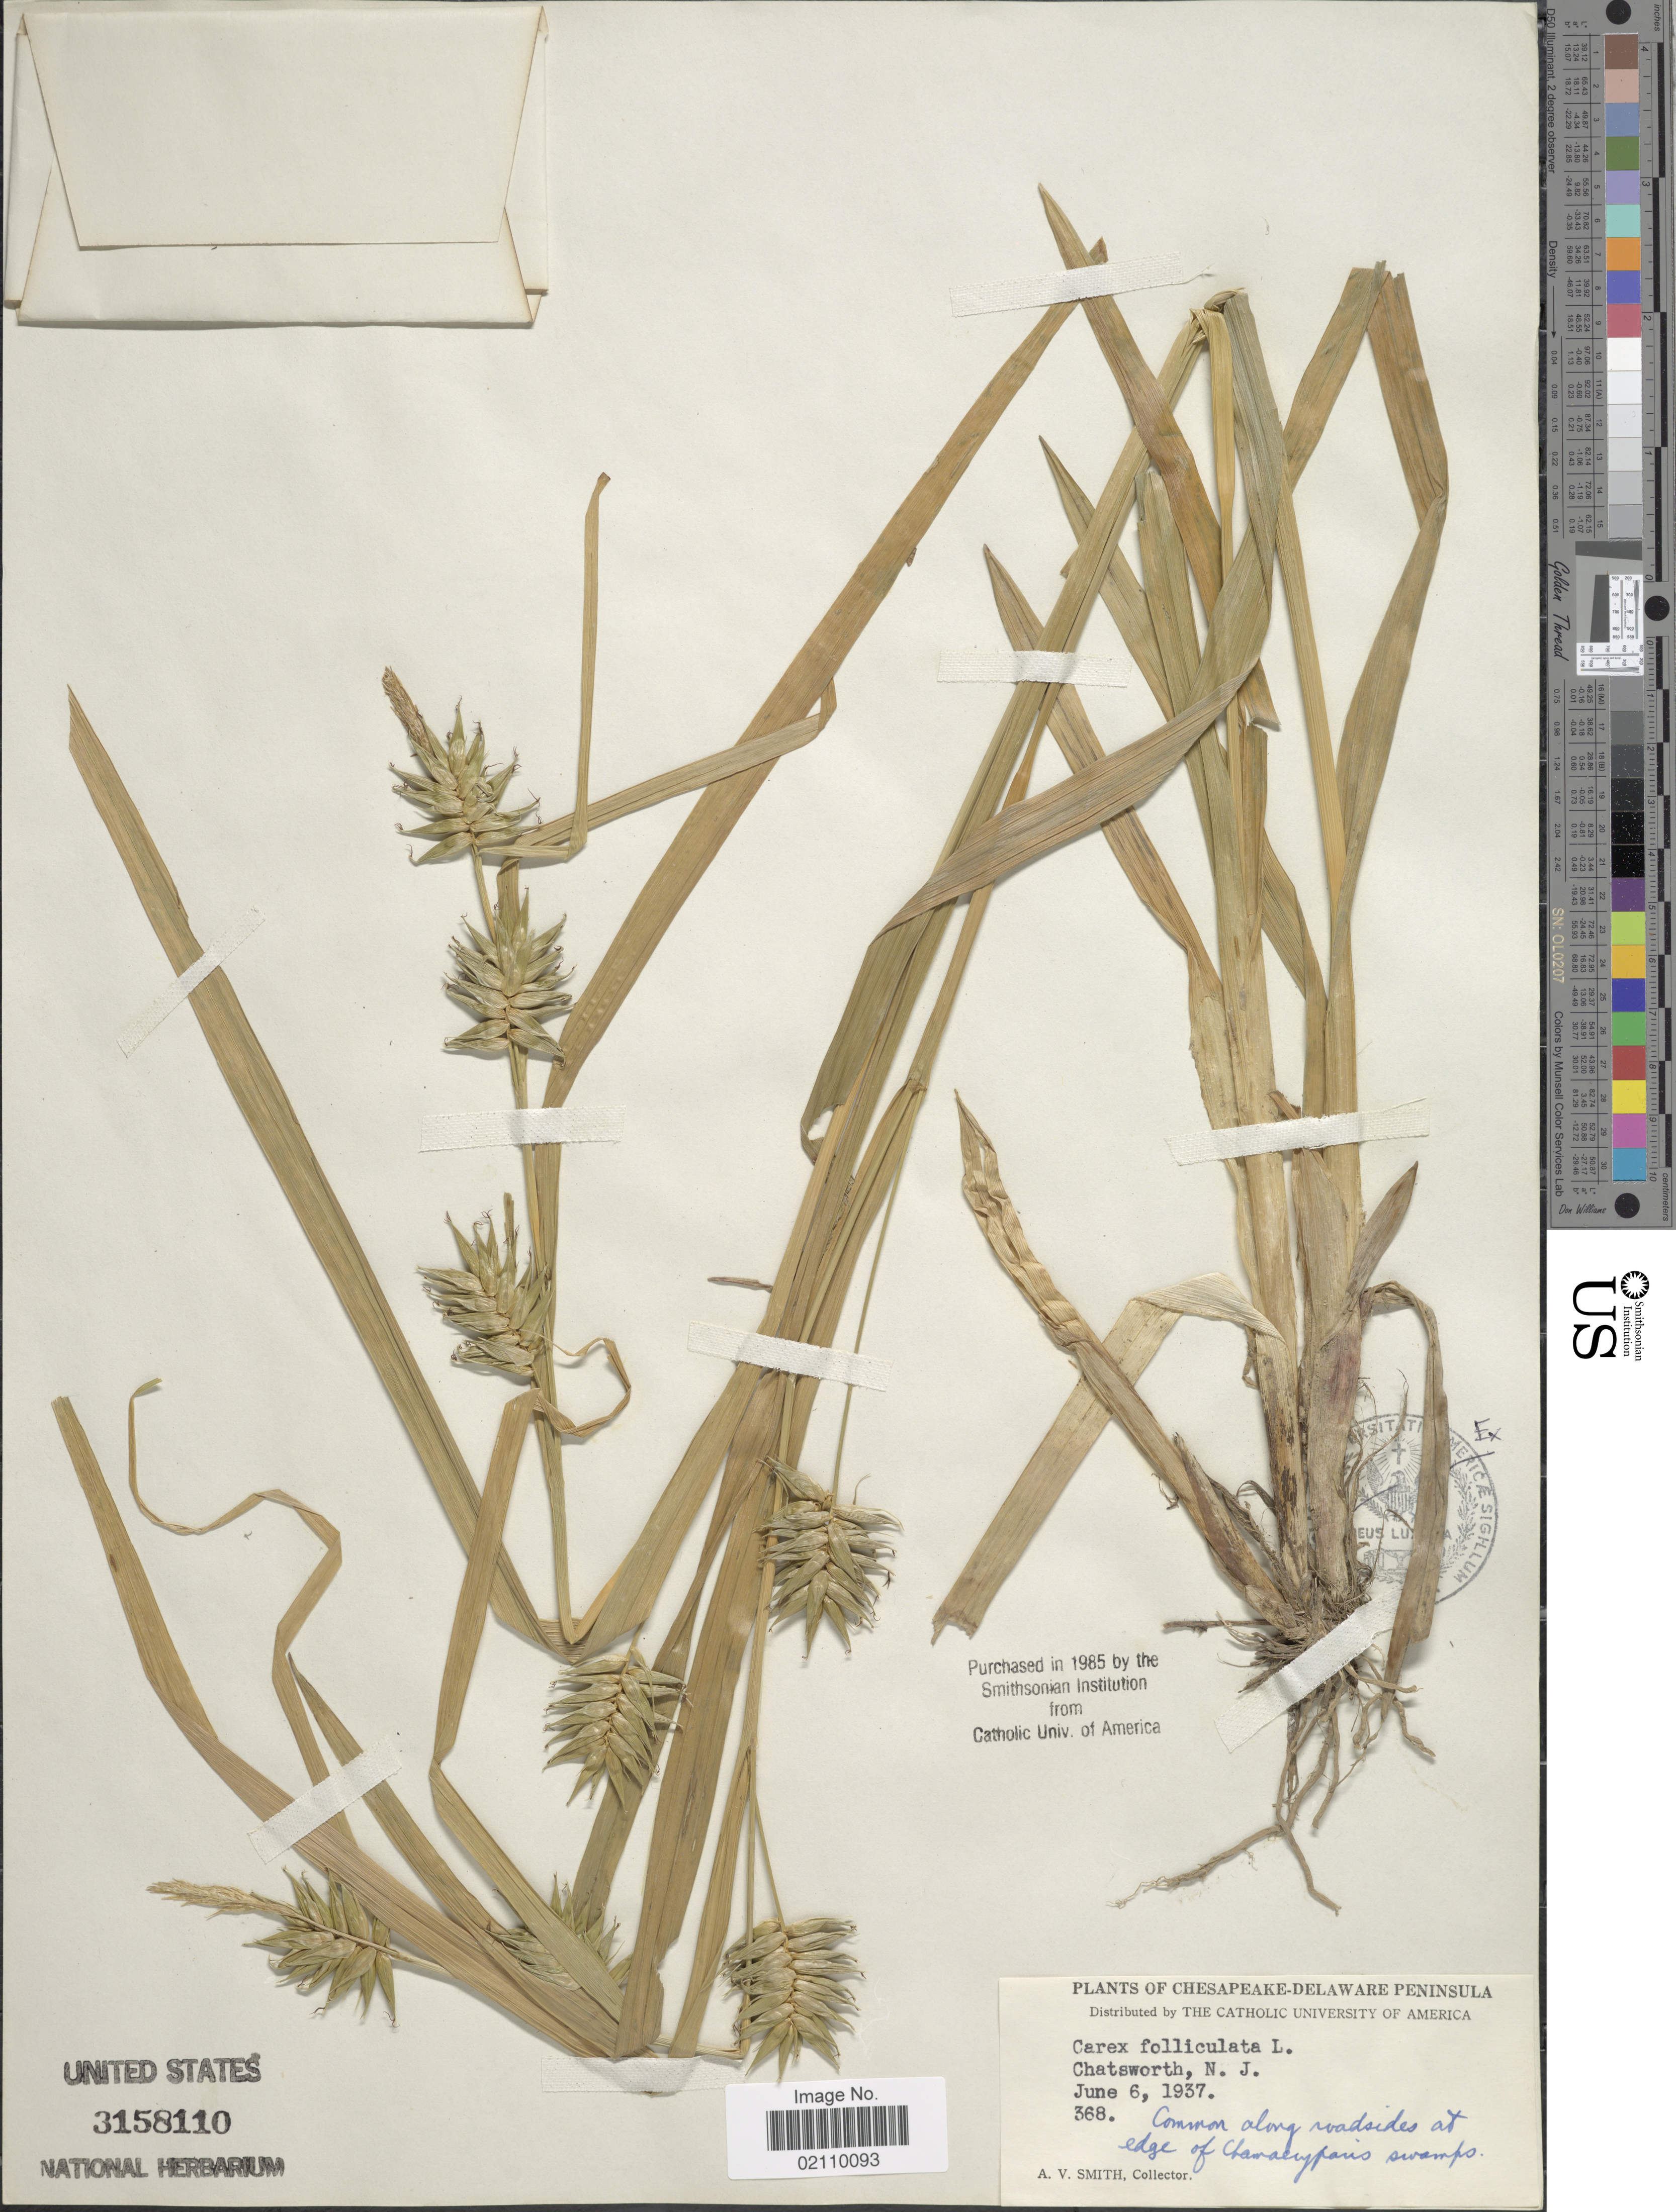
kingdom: Plantae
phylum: Tracheophyta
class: Liliopsida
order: Poales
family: Cyperaceae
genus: Carex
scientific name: Carex folliculata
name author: L.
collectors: A. V. P. Smith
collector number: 368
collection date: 1937-06-06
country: United States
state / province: New Jersey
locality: Chatsworth, along roadside at edge of Chamaecyparis swamps, Chesapeake-Delaware Peninsula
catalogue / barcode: US 3158110